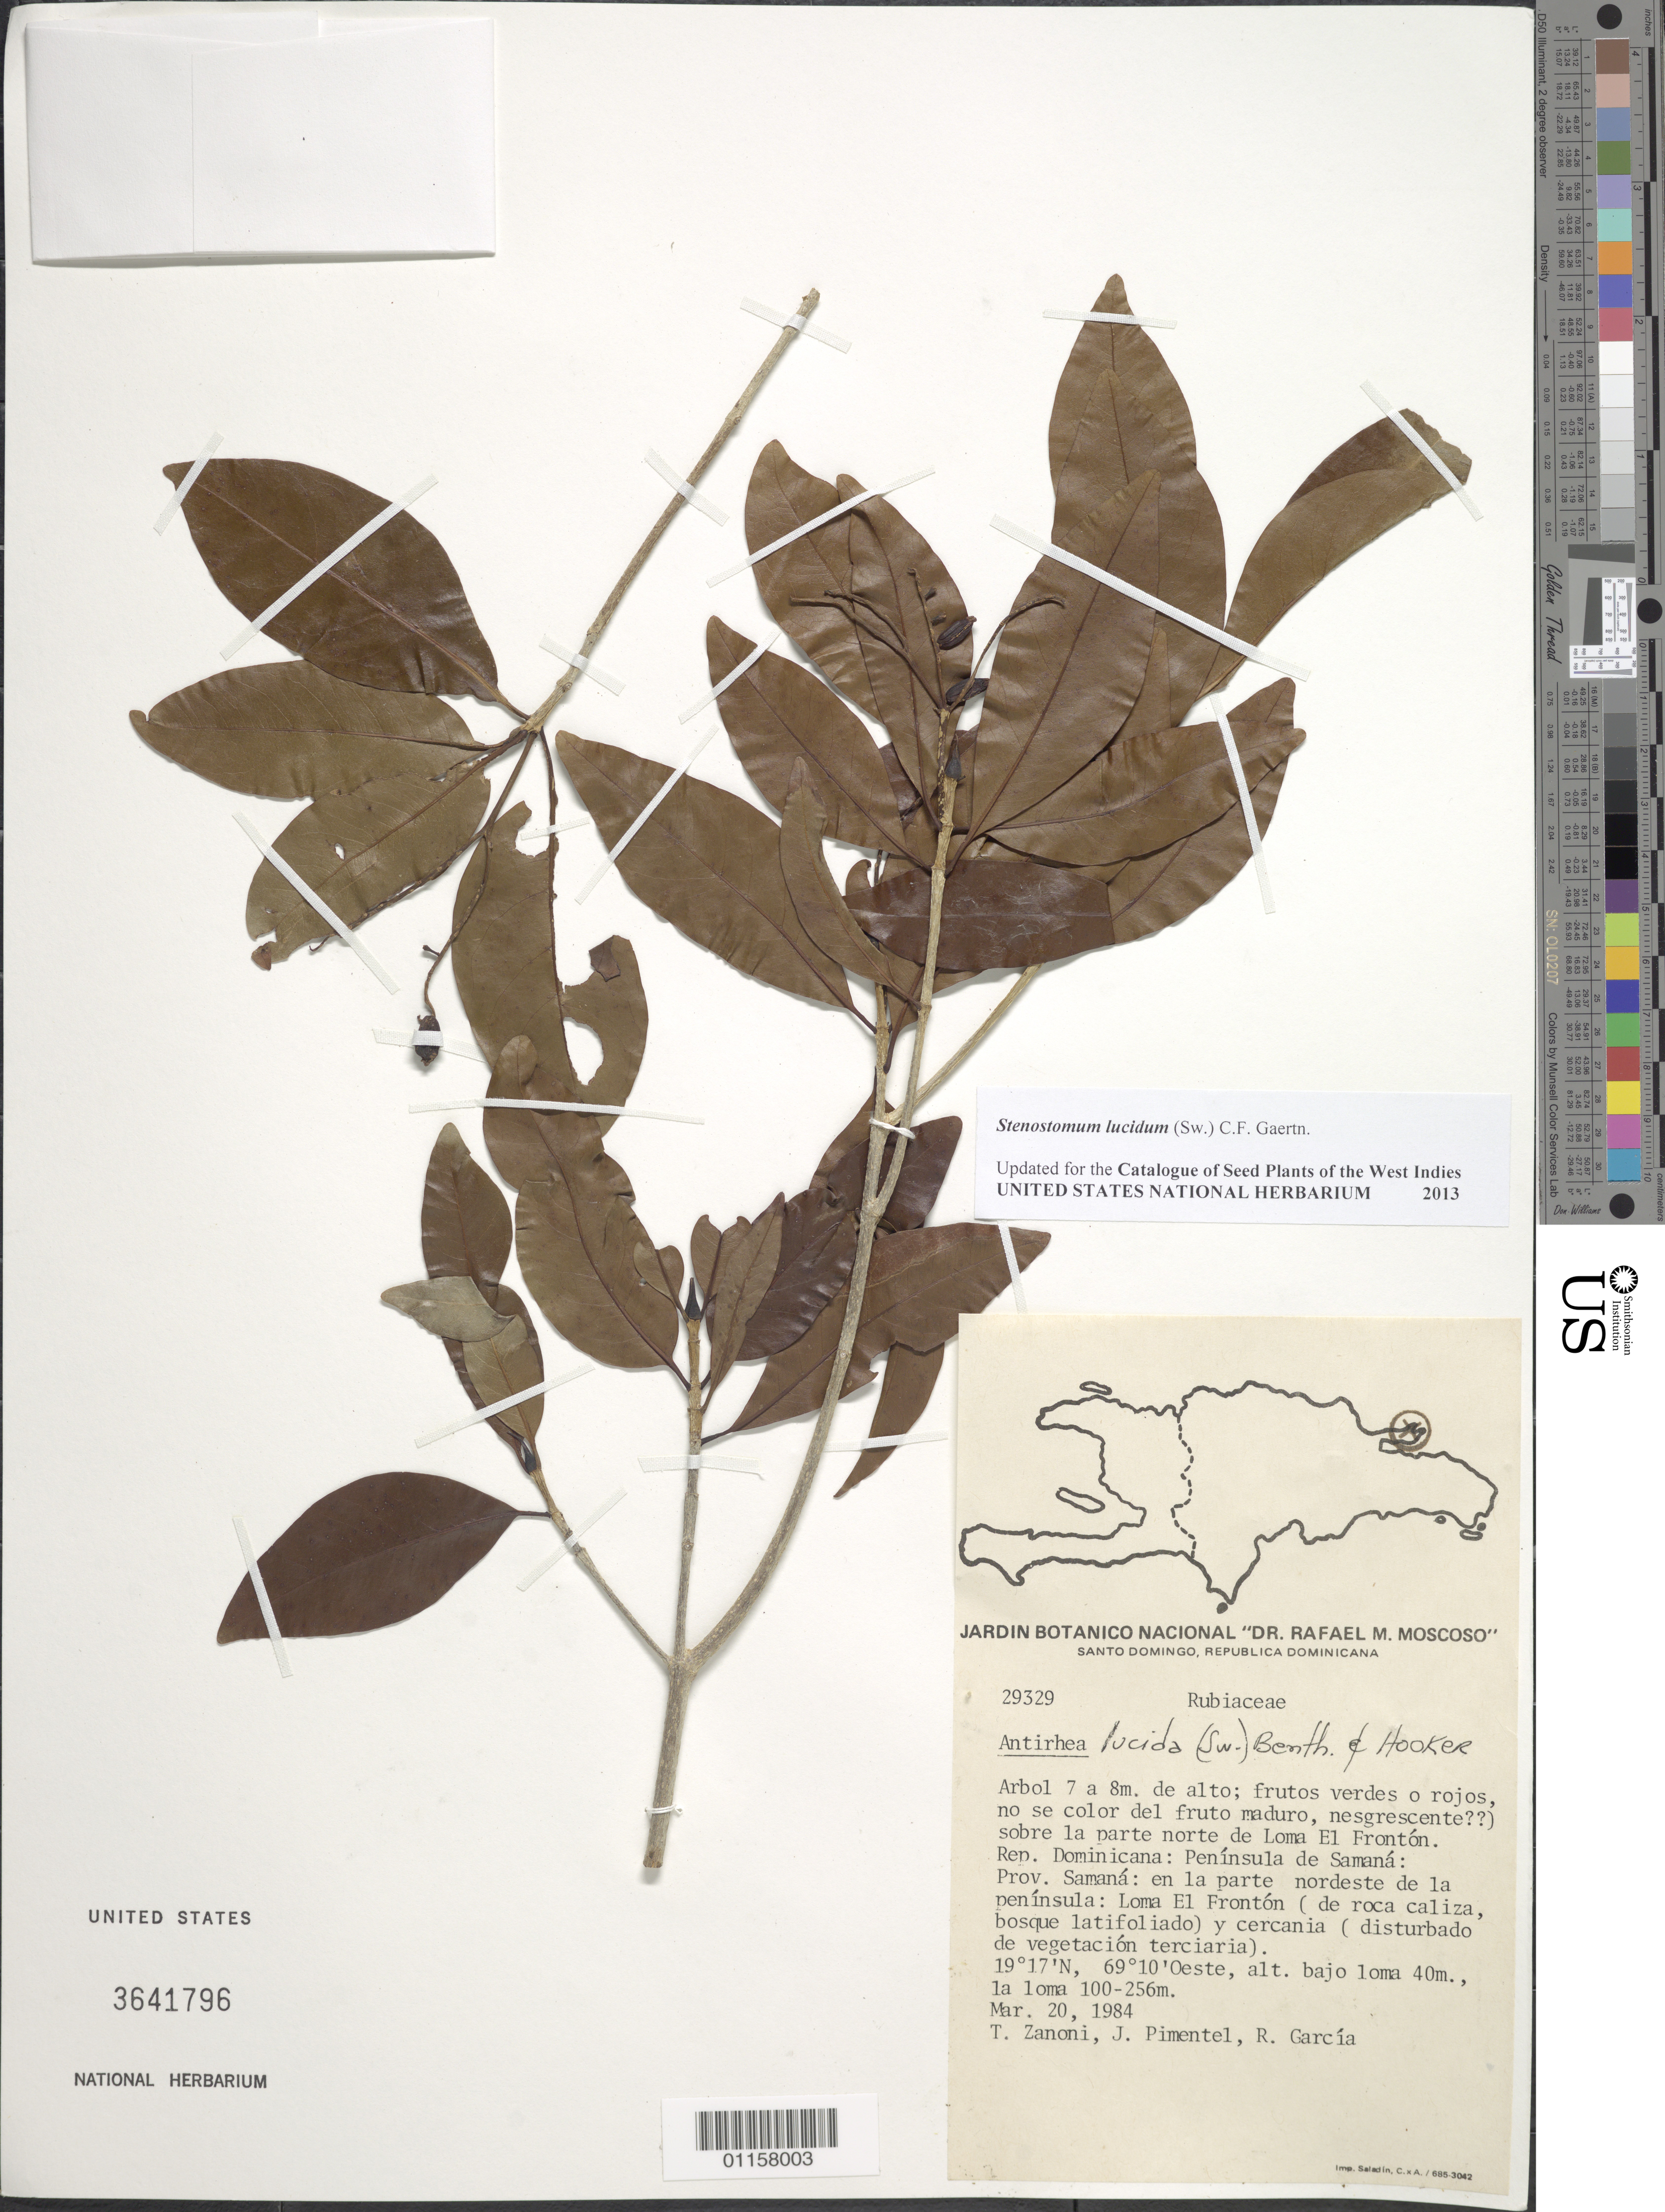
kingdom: Plantae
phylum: Tracheophyta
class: Magnoliopsida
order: Gentianales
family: Rubiaceae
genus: Stenostomum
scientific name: Stenostomum lucidum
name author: (Sw.) C.F. Gaertn.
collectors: T. A. Zanoni, J. Pimentel & R. García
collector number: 29329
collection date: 1984-03-20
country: Dominican Republic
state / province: Samaná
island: Hispaniola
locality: Península de Samaná, en la parte nordeste de la península; Loma el Frontón.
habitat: Roca caliza, bosque latifoliado y cercania (disturbado de vegetación terciaria).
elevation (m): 100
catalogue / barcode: US 3641796